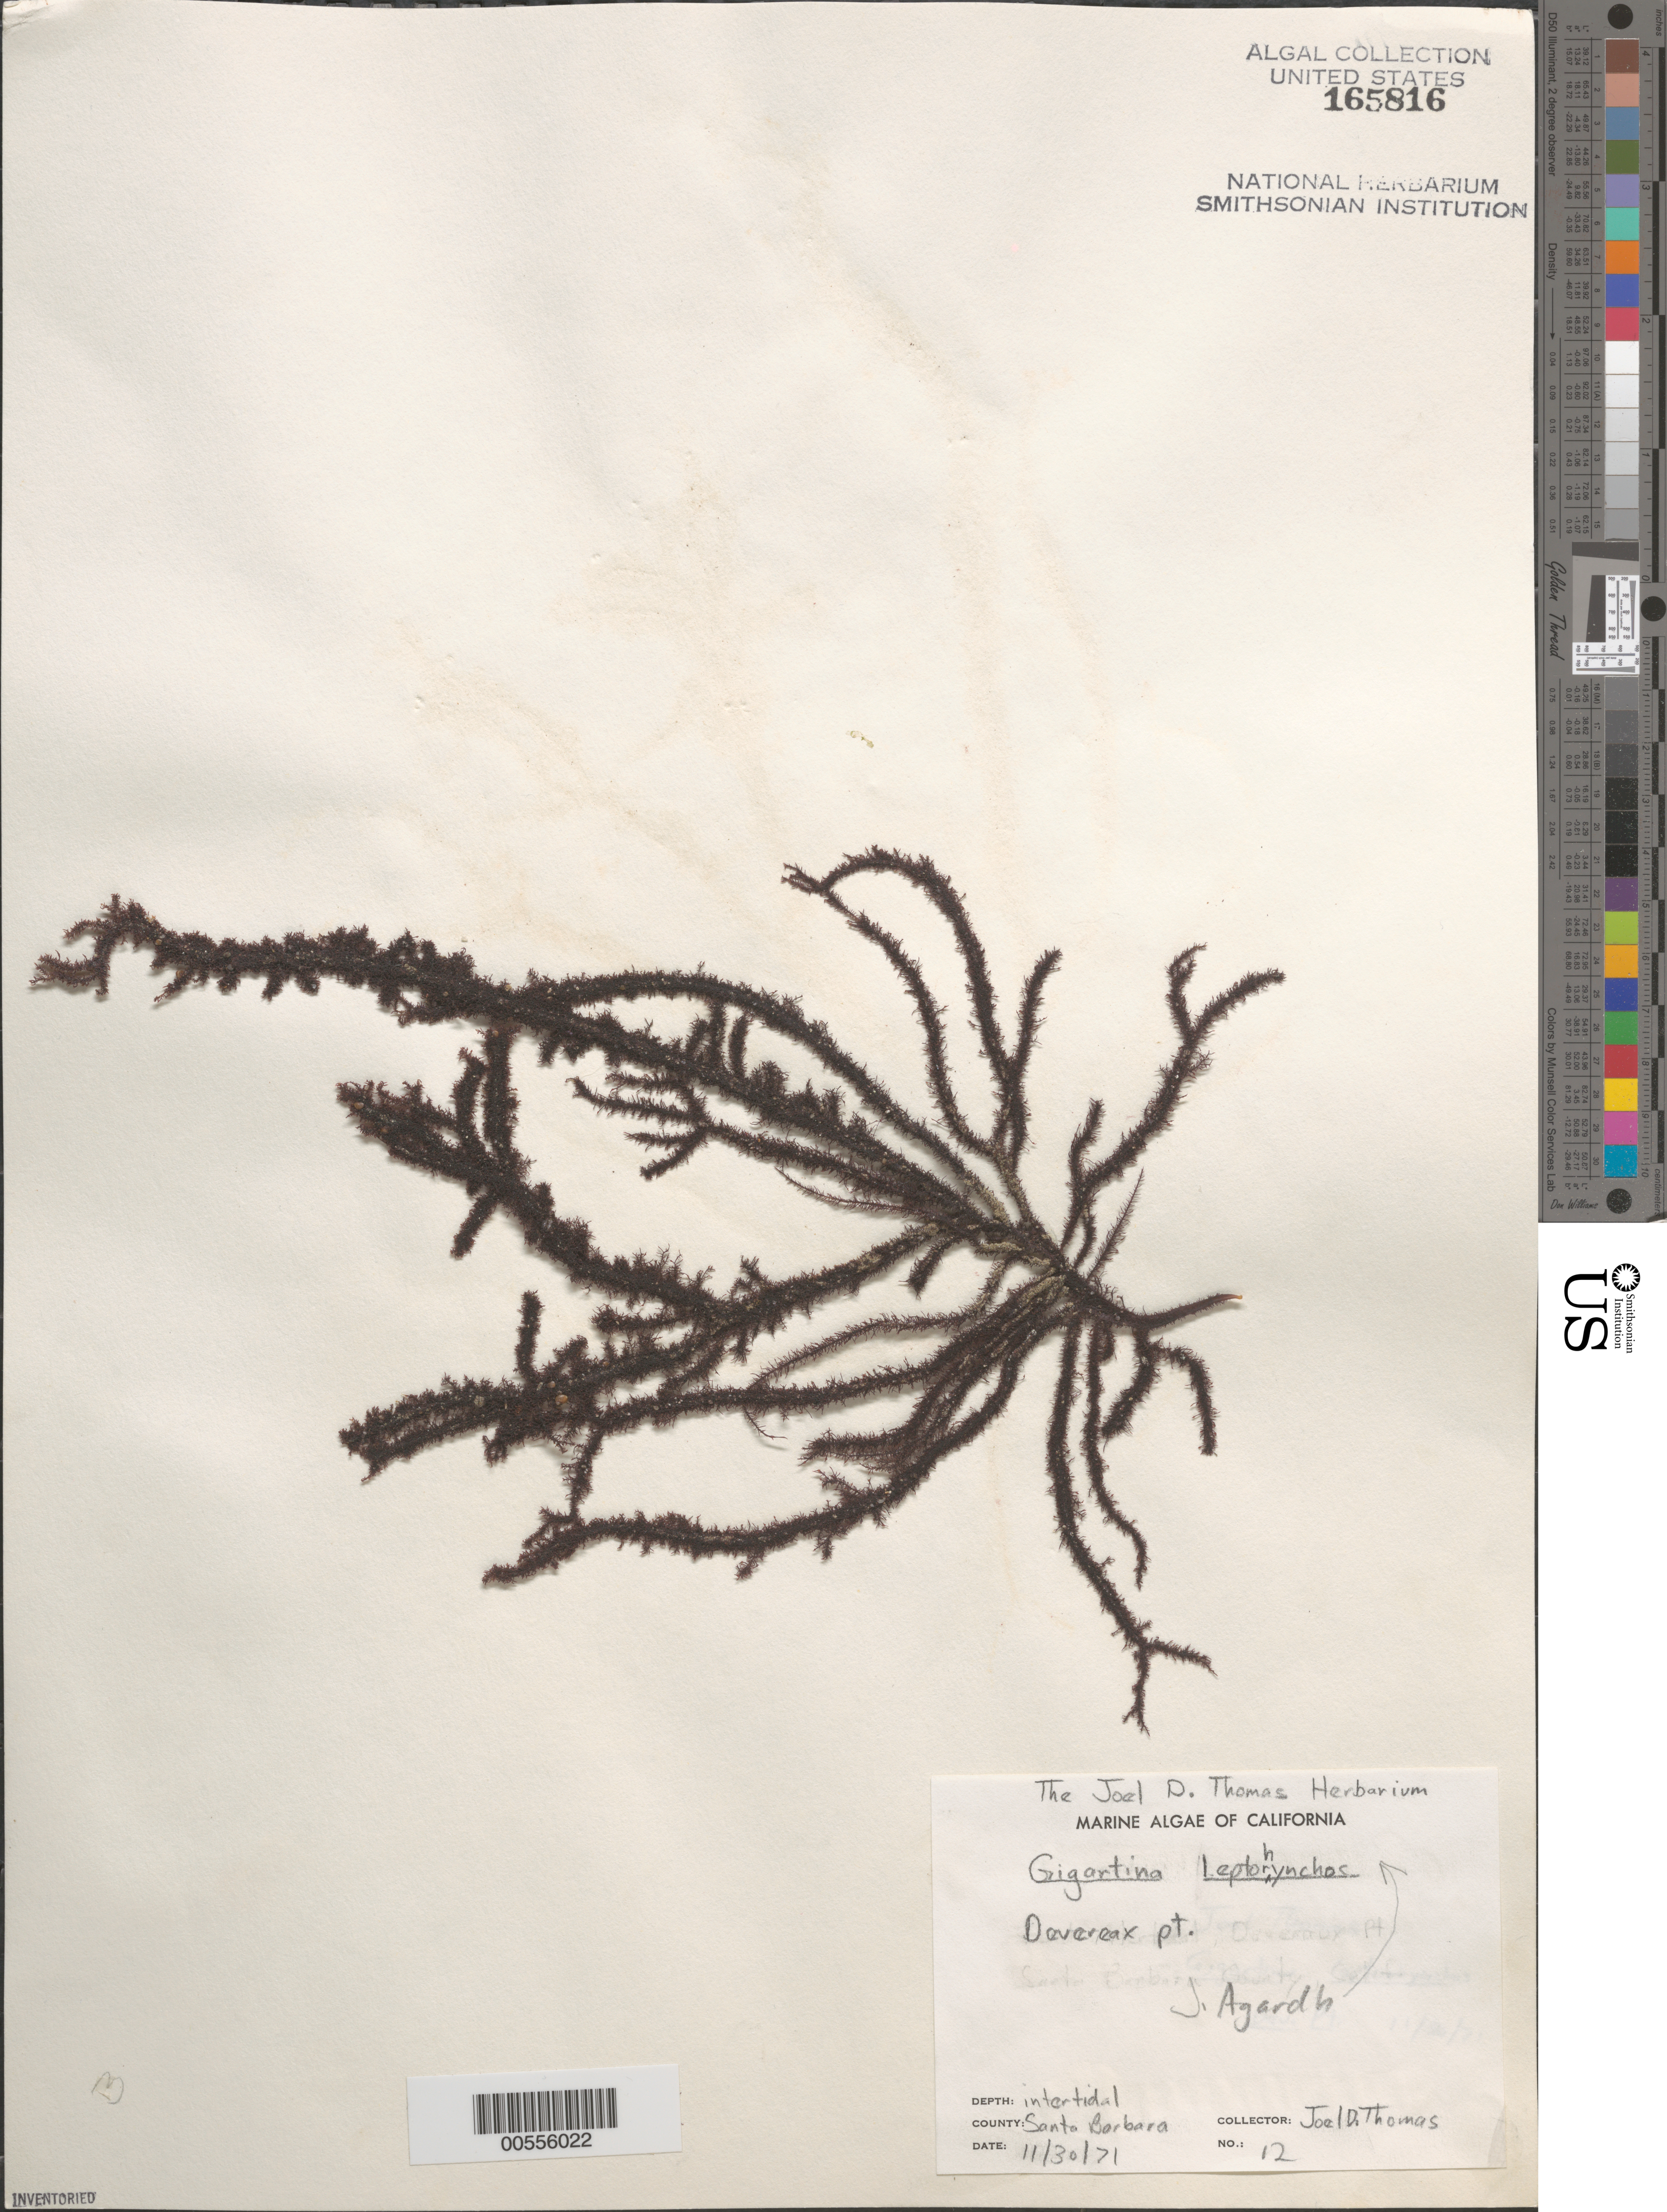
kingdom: Plantae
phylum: Rhodophyta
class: Florideophyceae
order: Gigartinales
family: Gigartinaceae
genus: Mazzaella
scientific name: Mazzaella leptorhynchos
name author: (J. Agardh) Leister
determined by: Algae name updating Project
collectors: J. D. Thomas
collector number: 12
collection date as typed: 30 Nov 1971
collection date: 1971-11-30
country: United States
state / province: California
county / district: Santa Barbara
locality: Devereaux Point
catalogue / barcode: US 165816